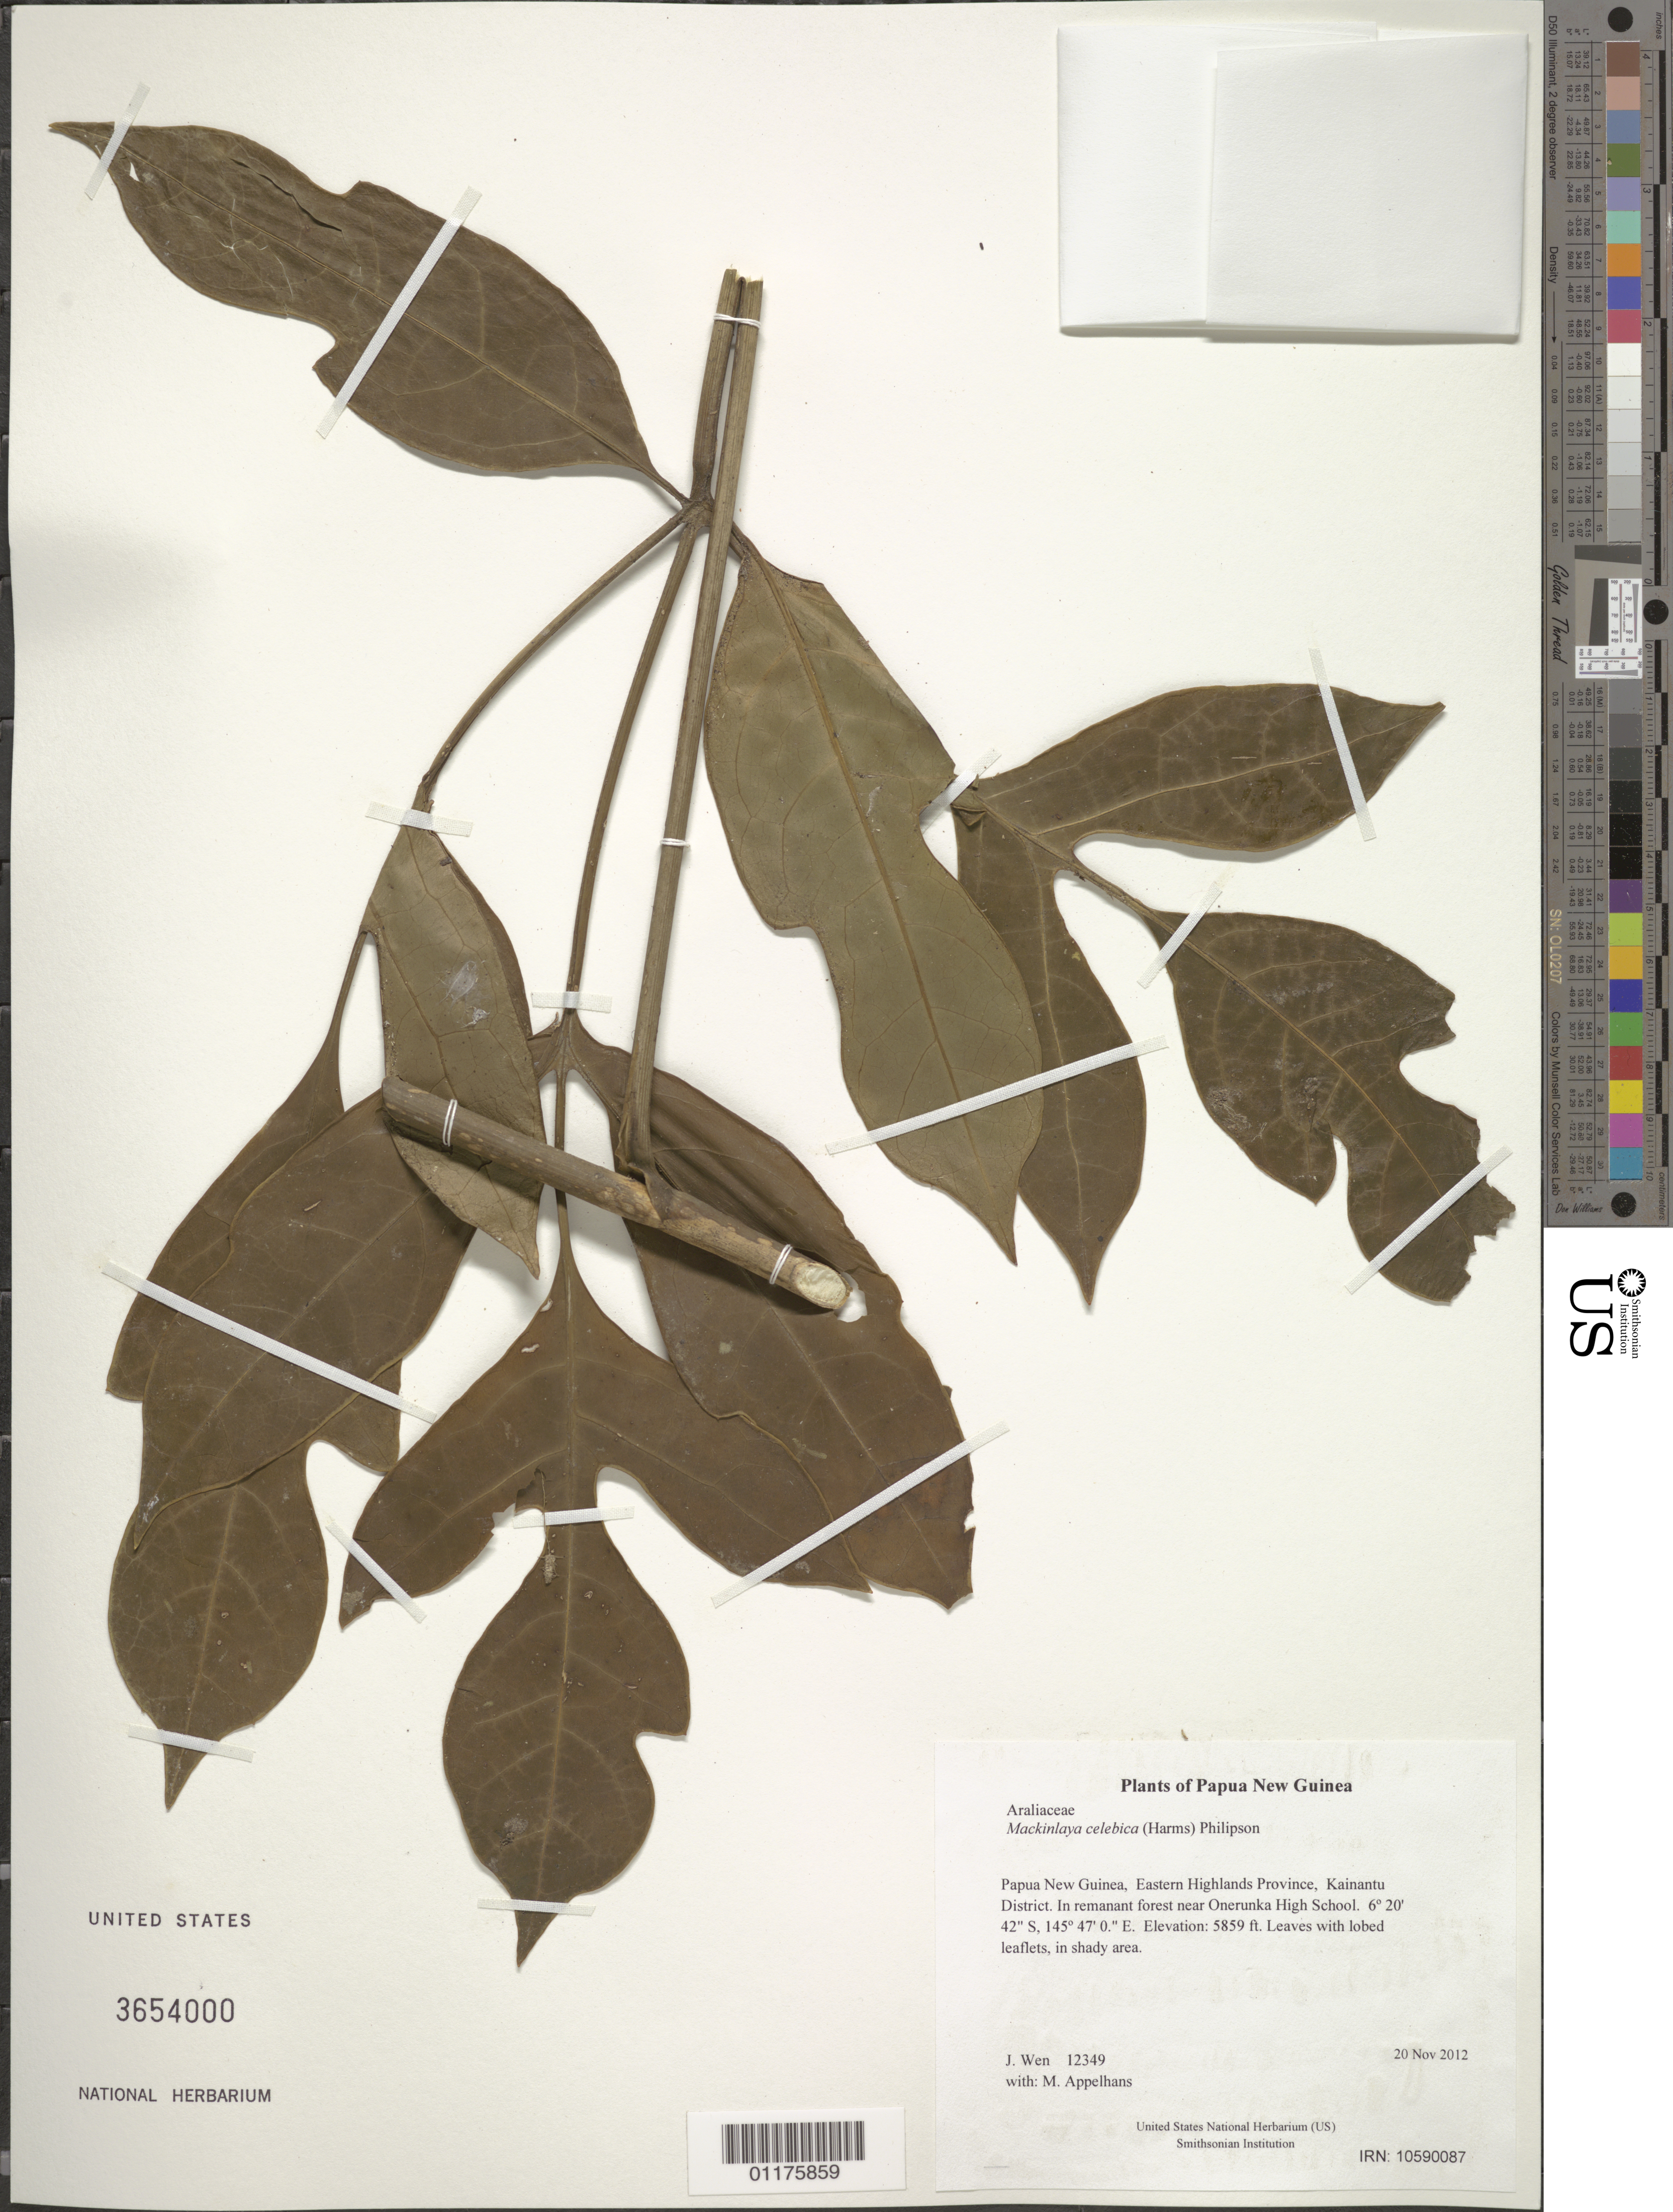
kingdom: Plantae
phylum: Tracheophyta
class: Magnoliopsida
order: Apiales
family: Apiaceae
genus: Mackinlaya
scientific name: Mackinlaya celebica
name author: (Harms) Philipson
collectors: M. Appelhans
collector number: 12349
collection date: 2012-11-20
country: Papua New Guinea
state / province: Eastern Highlands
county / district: Kainantu District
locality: In remanant forest near Onerunka High School.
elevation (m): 1786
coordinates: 06 20.707 S, 145 47.004 E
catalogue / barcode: US 3654000